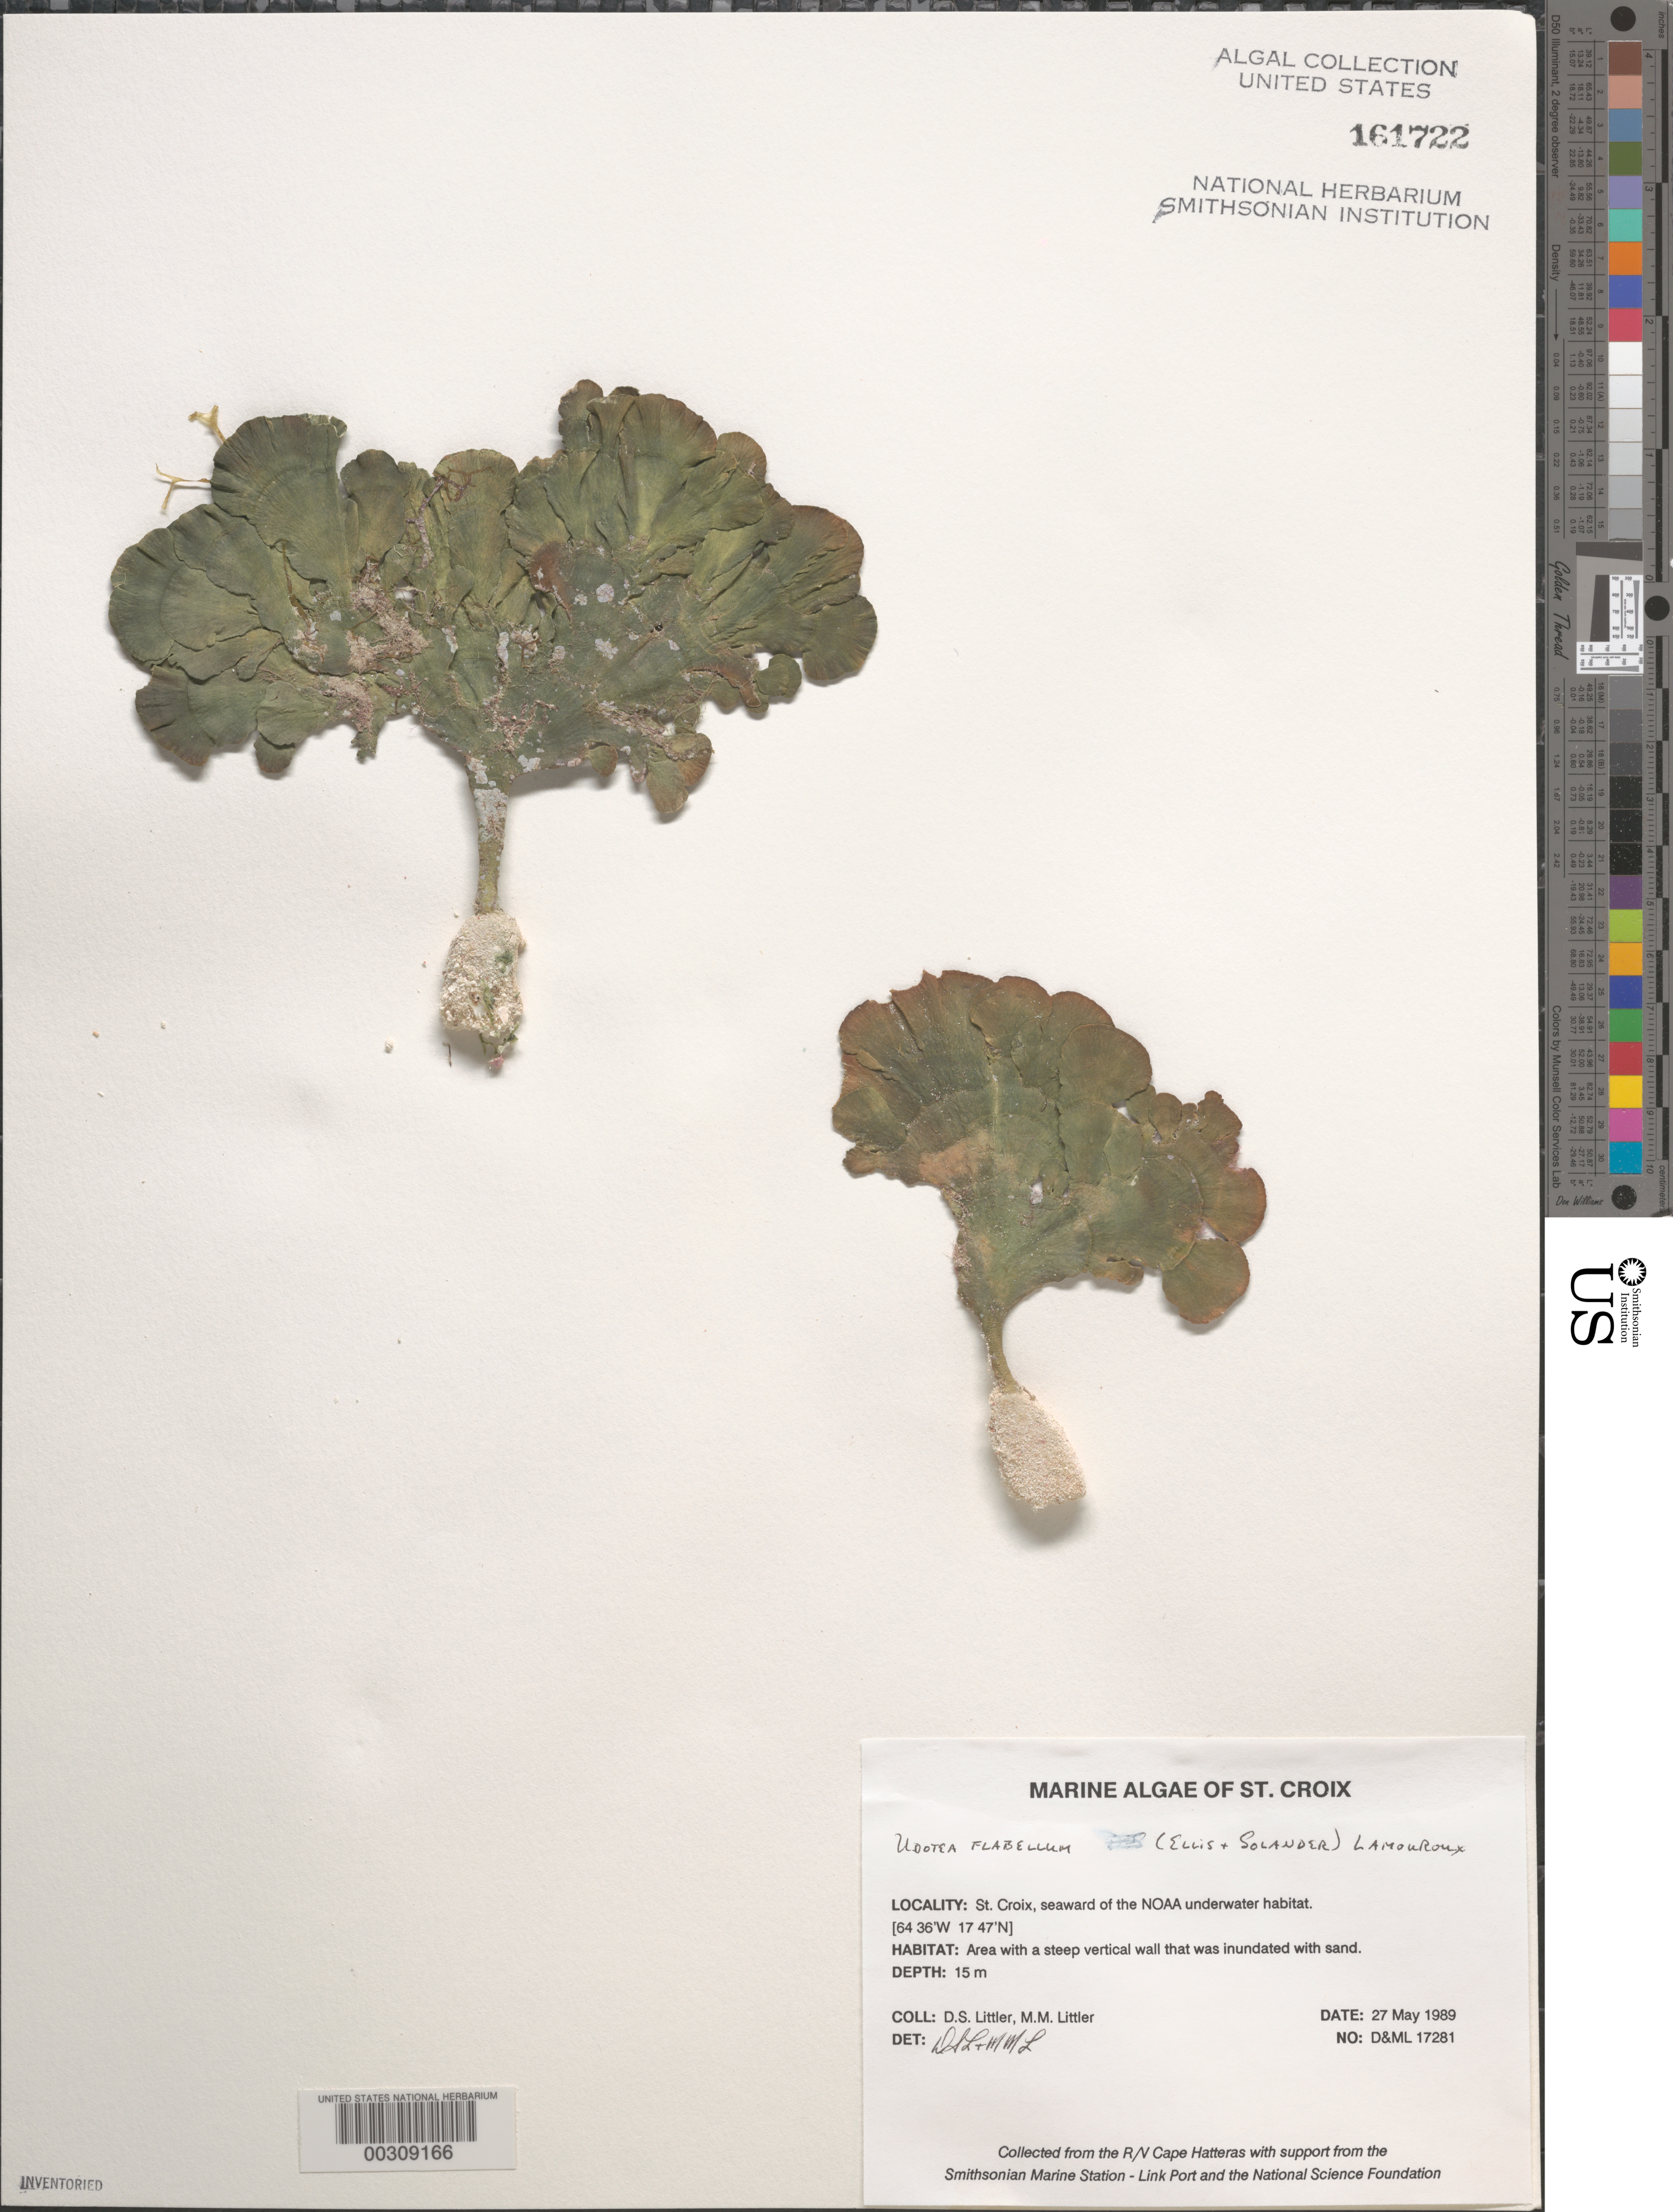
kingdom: Plantae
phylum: Chlorophyta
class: Ulvophyceae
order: Bryopsidales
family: Udoteaceae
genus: Udotea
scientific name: Udotea flabellum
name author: (J. Ellis & Sol.) M. Howe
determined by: Littler, D. S.; Littler, M. M.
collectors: D. S. Littler & M. M. Littler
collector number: D&ML 17281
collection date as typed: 27 May 1989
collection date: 1989-05-27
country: U.S. Virgin Islands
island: St. Croix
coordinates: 17 47' N, 64 36' W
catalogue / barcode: US 161722